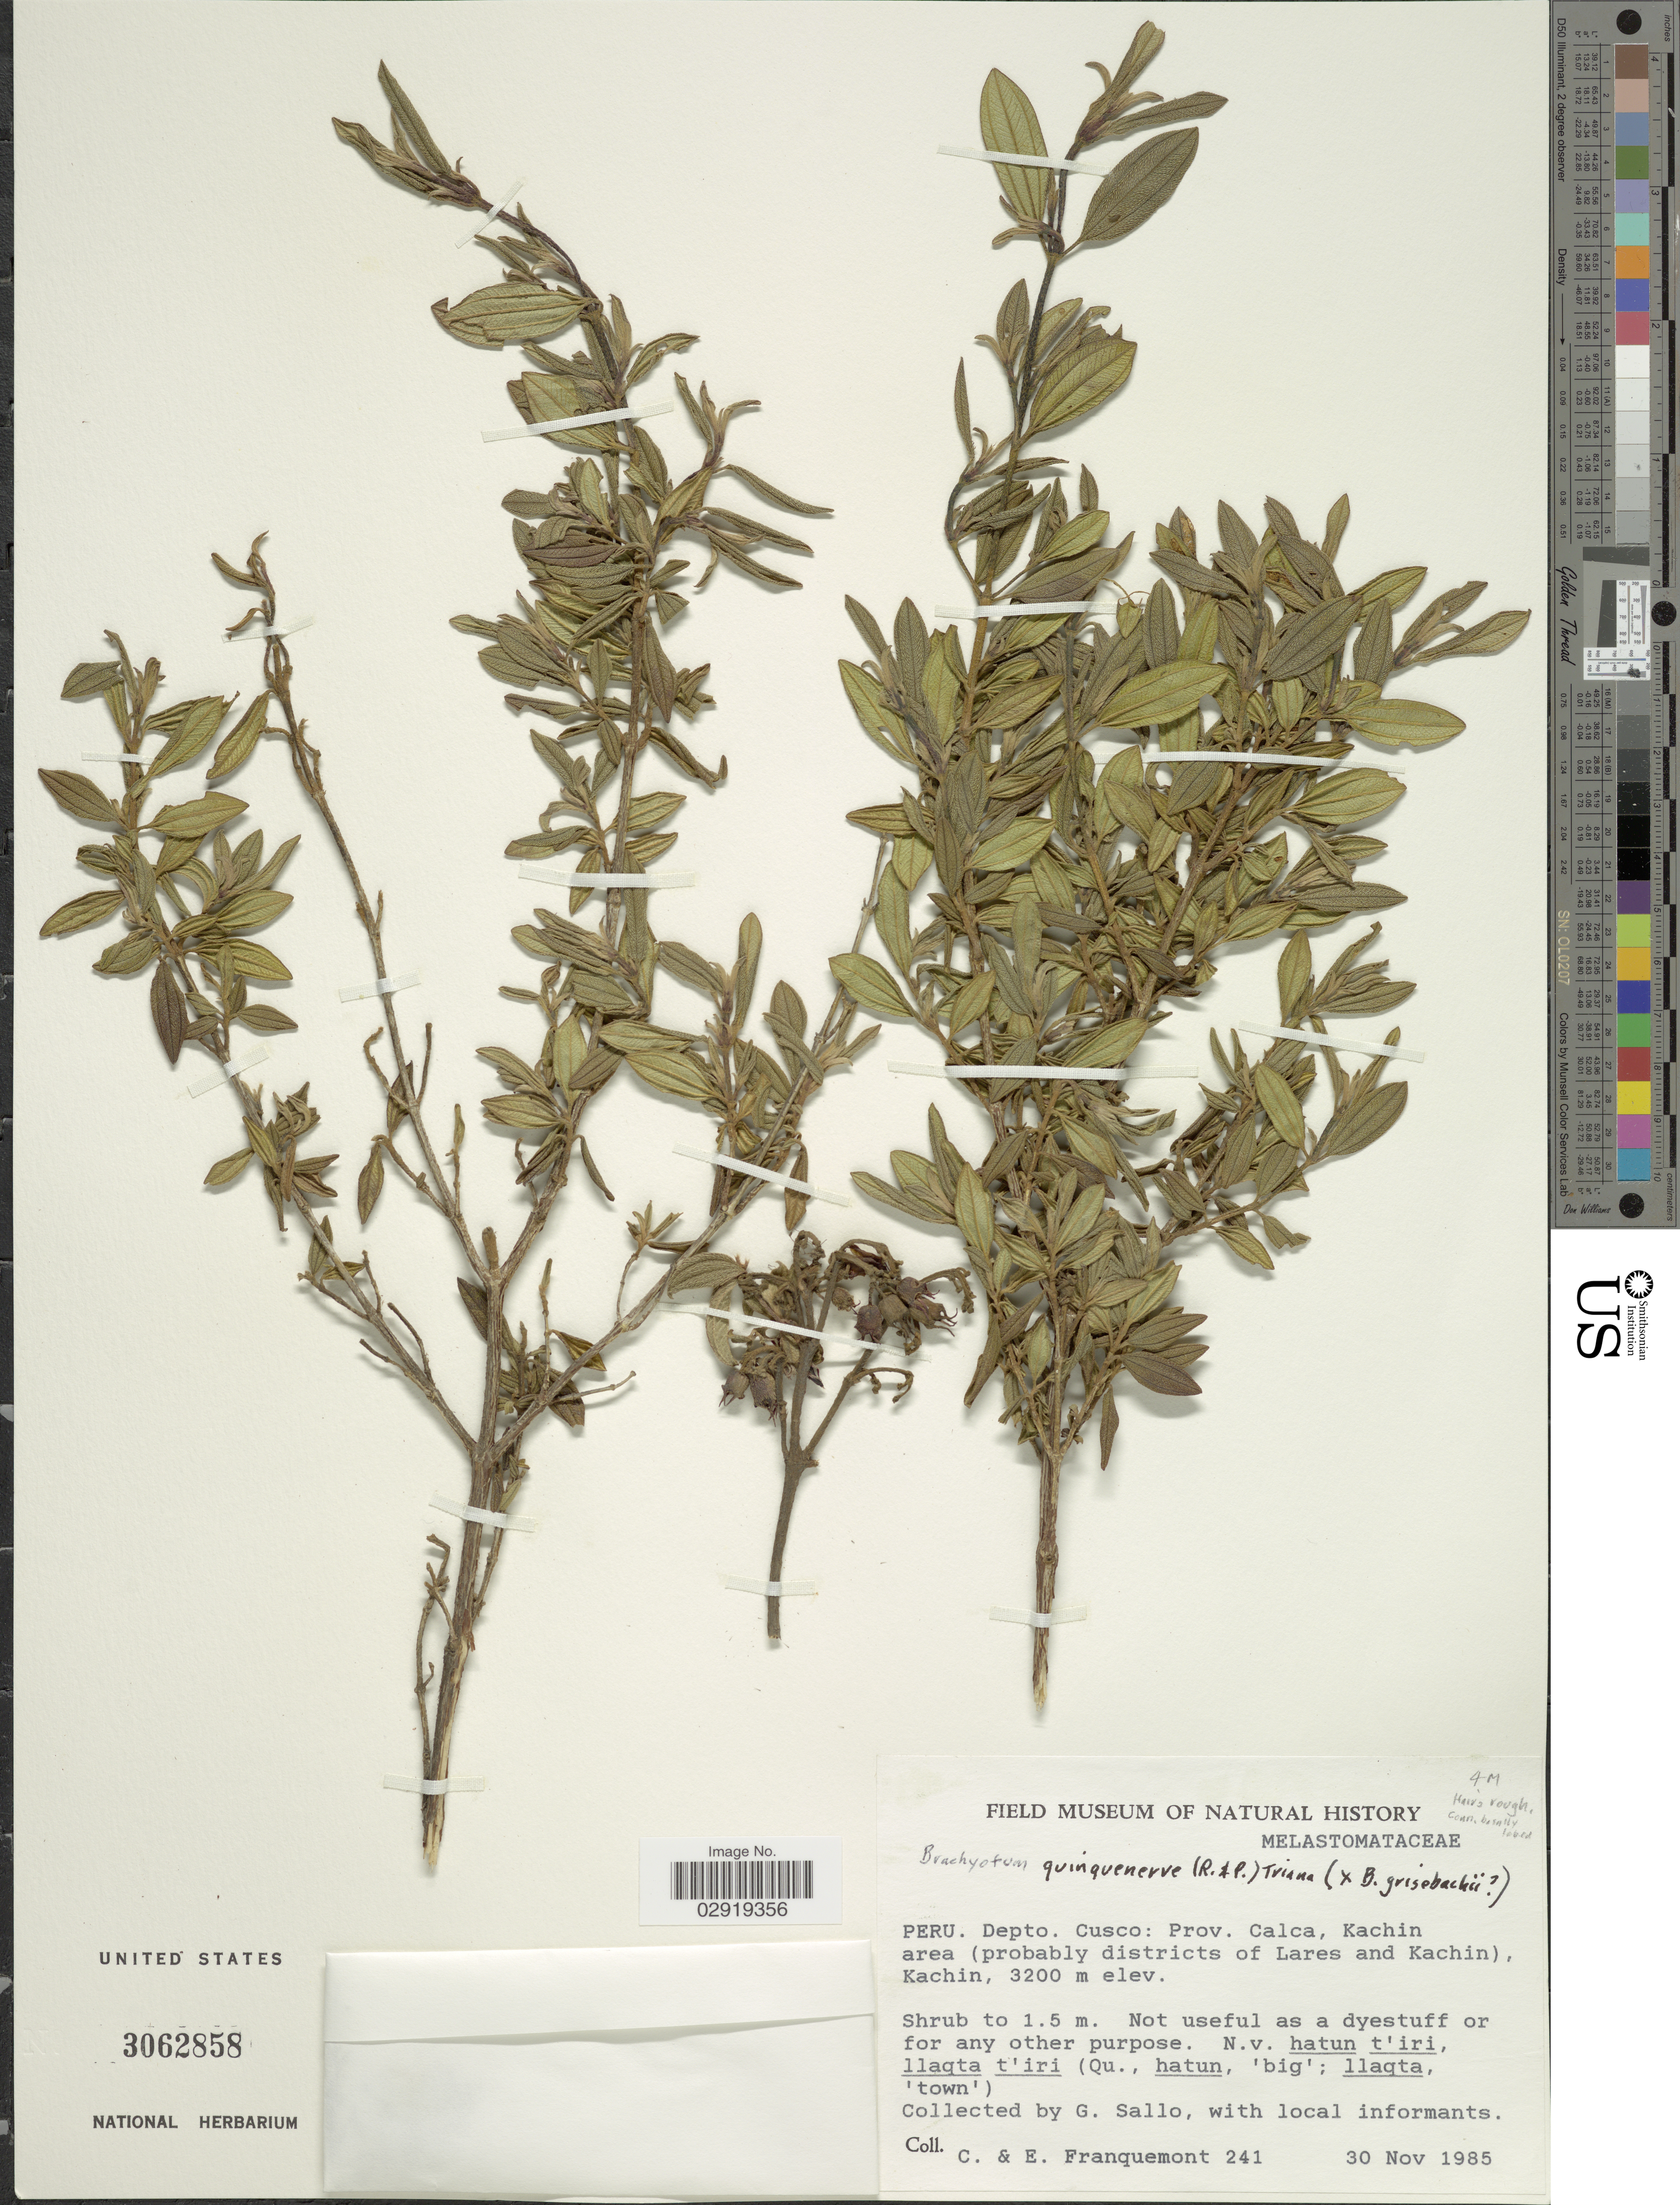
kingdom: Plantae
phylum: Tracheophyta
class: Magnoliopsida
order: Myrtales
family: Melastomataceae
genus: Brachyotum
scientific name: Brachyotum quinquenerve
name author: (Ruiz & Pav.) Triana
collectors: C. Franquemont & E. Franquemont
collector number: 241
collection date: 1985-11-30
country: Peru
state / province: Cusco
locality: Depto. Cusco: Prov. Calca, Kachin area (probably districts of Lares and Kachin), Kachin.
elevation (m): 3200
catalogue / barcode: US 3062858